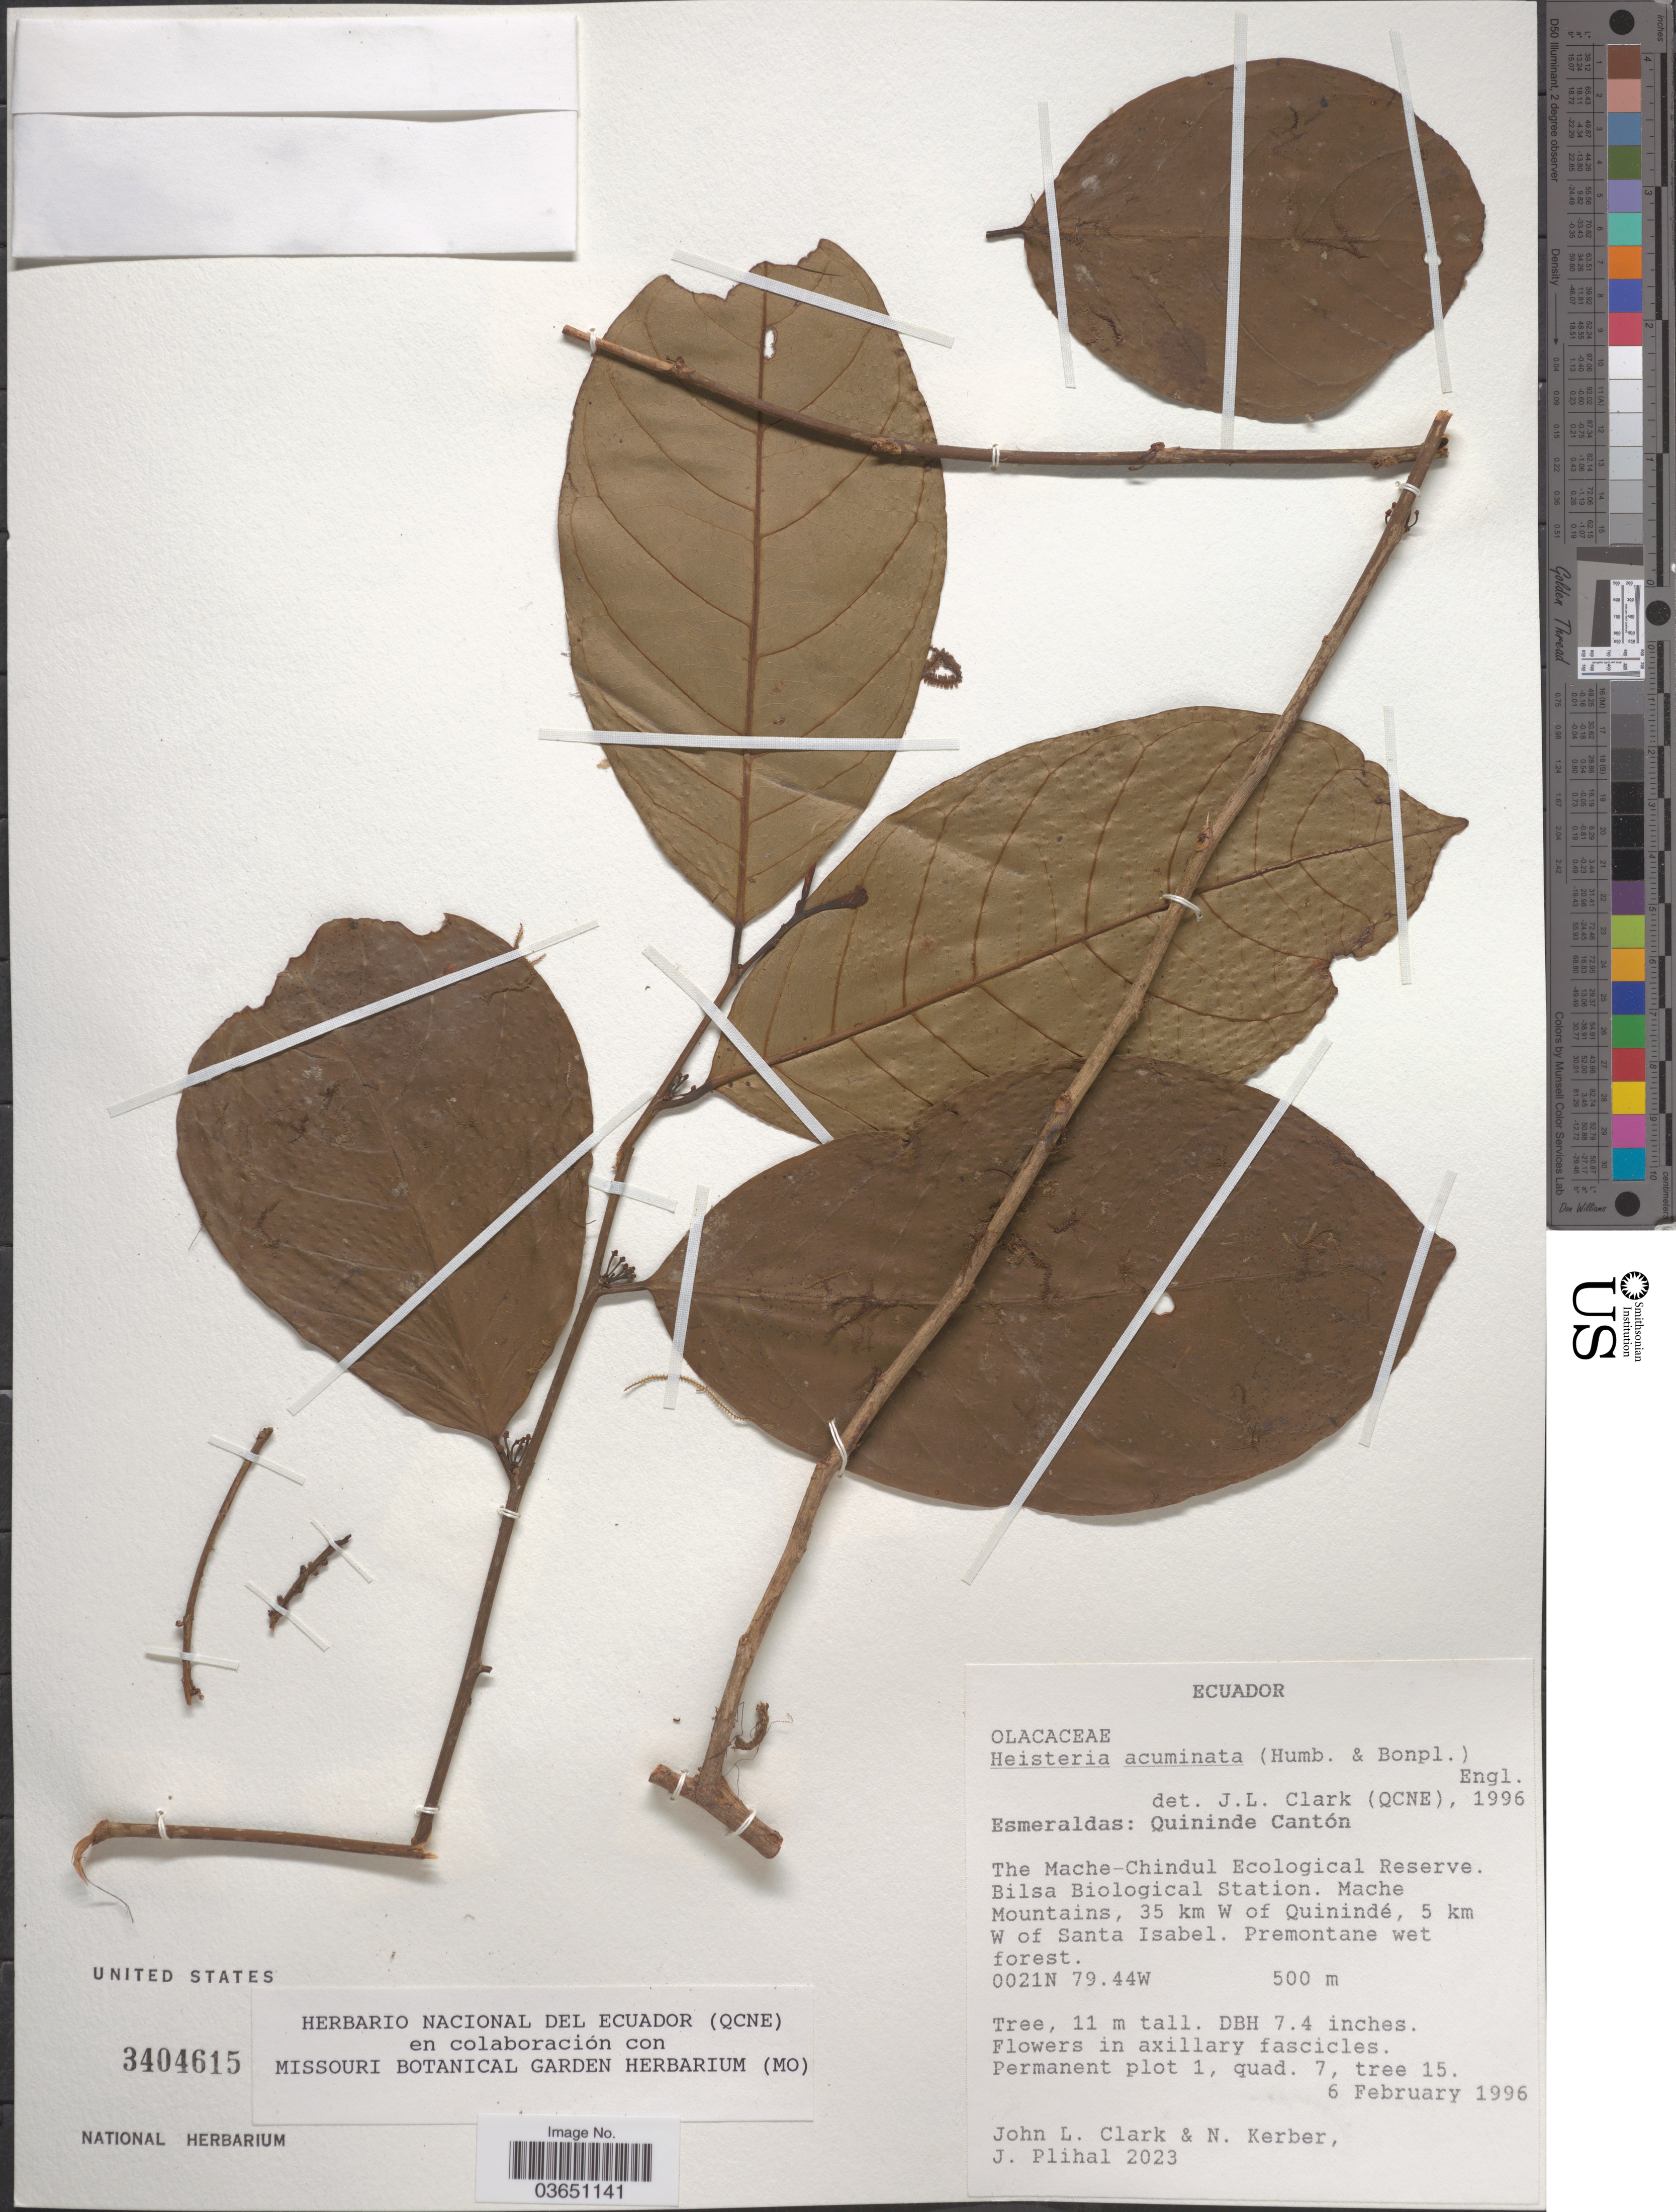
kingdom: Plantae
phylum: Tracheophyta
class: Magnoliopsida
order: Santalales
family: Erythropalaceae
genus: Heisteria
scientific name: Heisteria acuminata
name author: (Humb. & Bonpl.) Engl.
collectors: J. L. Clark, N. Kerber & J. Plihal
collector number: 2023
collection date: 1996-02-06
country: Ecuador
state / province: Esmeraldas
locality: Quininde Cantón. The Mache-Chindul Ecological Reserve. Bilsa Biological Station. Mache Mountains, 35 km W of Quinindé, 5 km W of Santa Isabel.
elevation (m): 500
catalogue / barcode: US 3404615